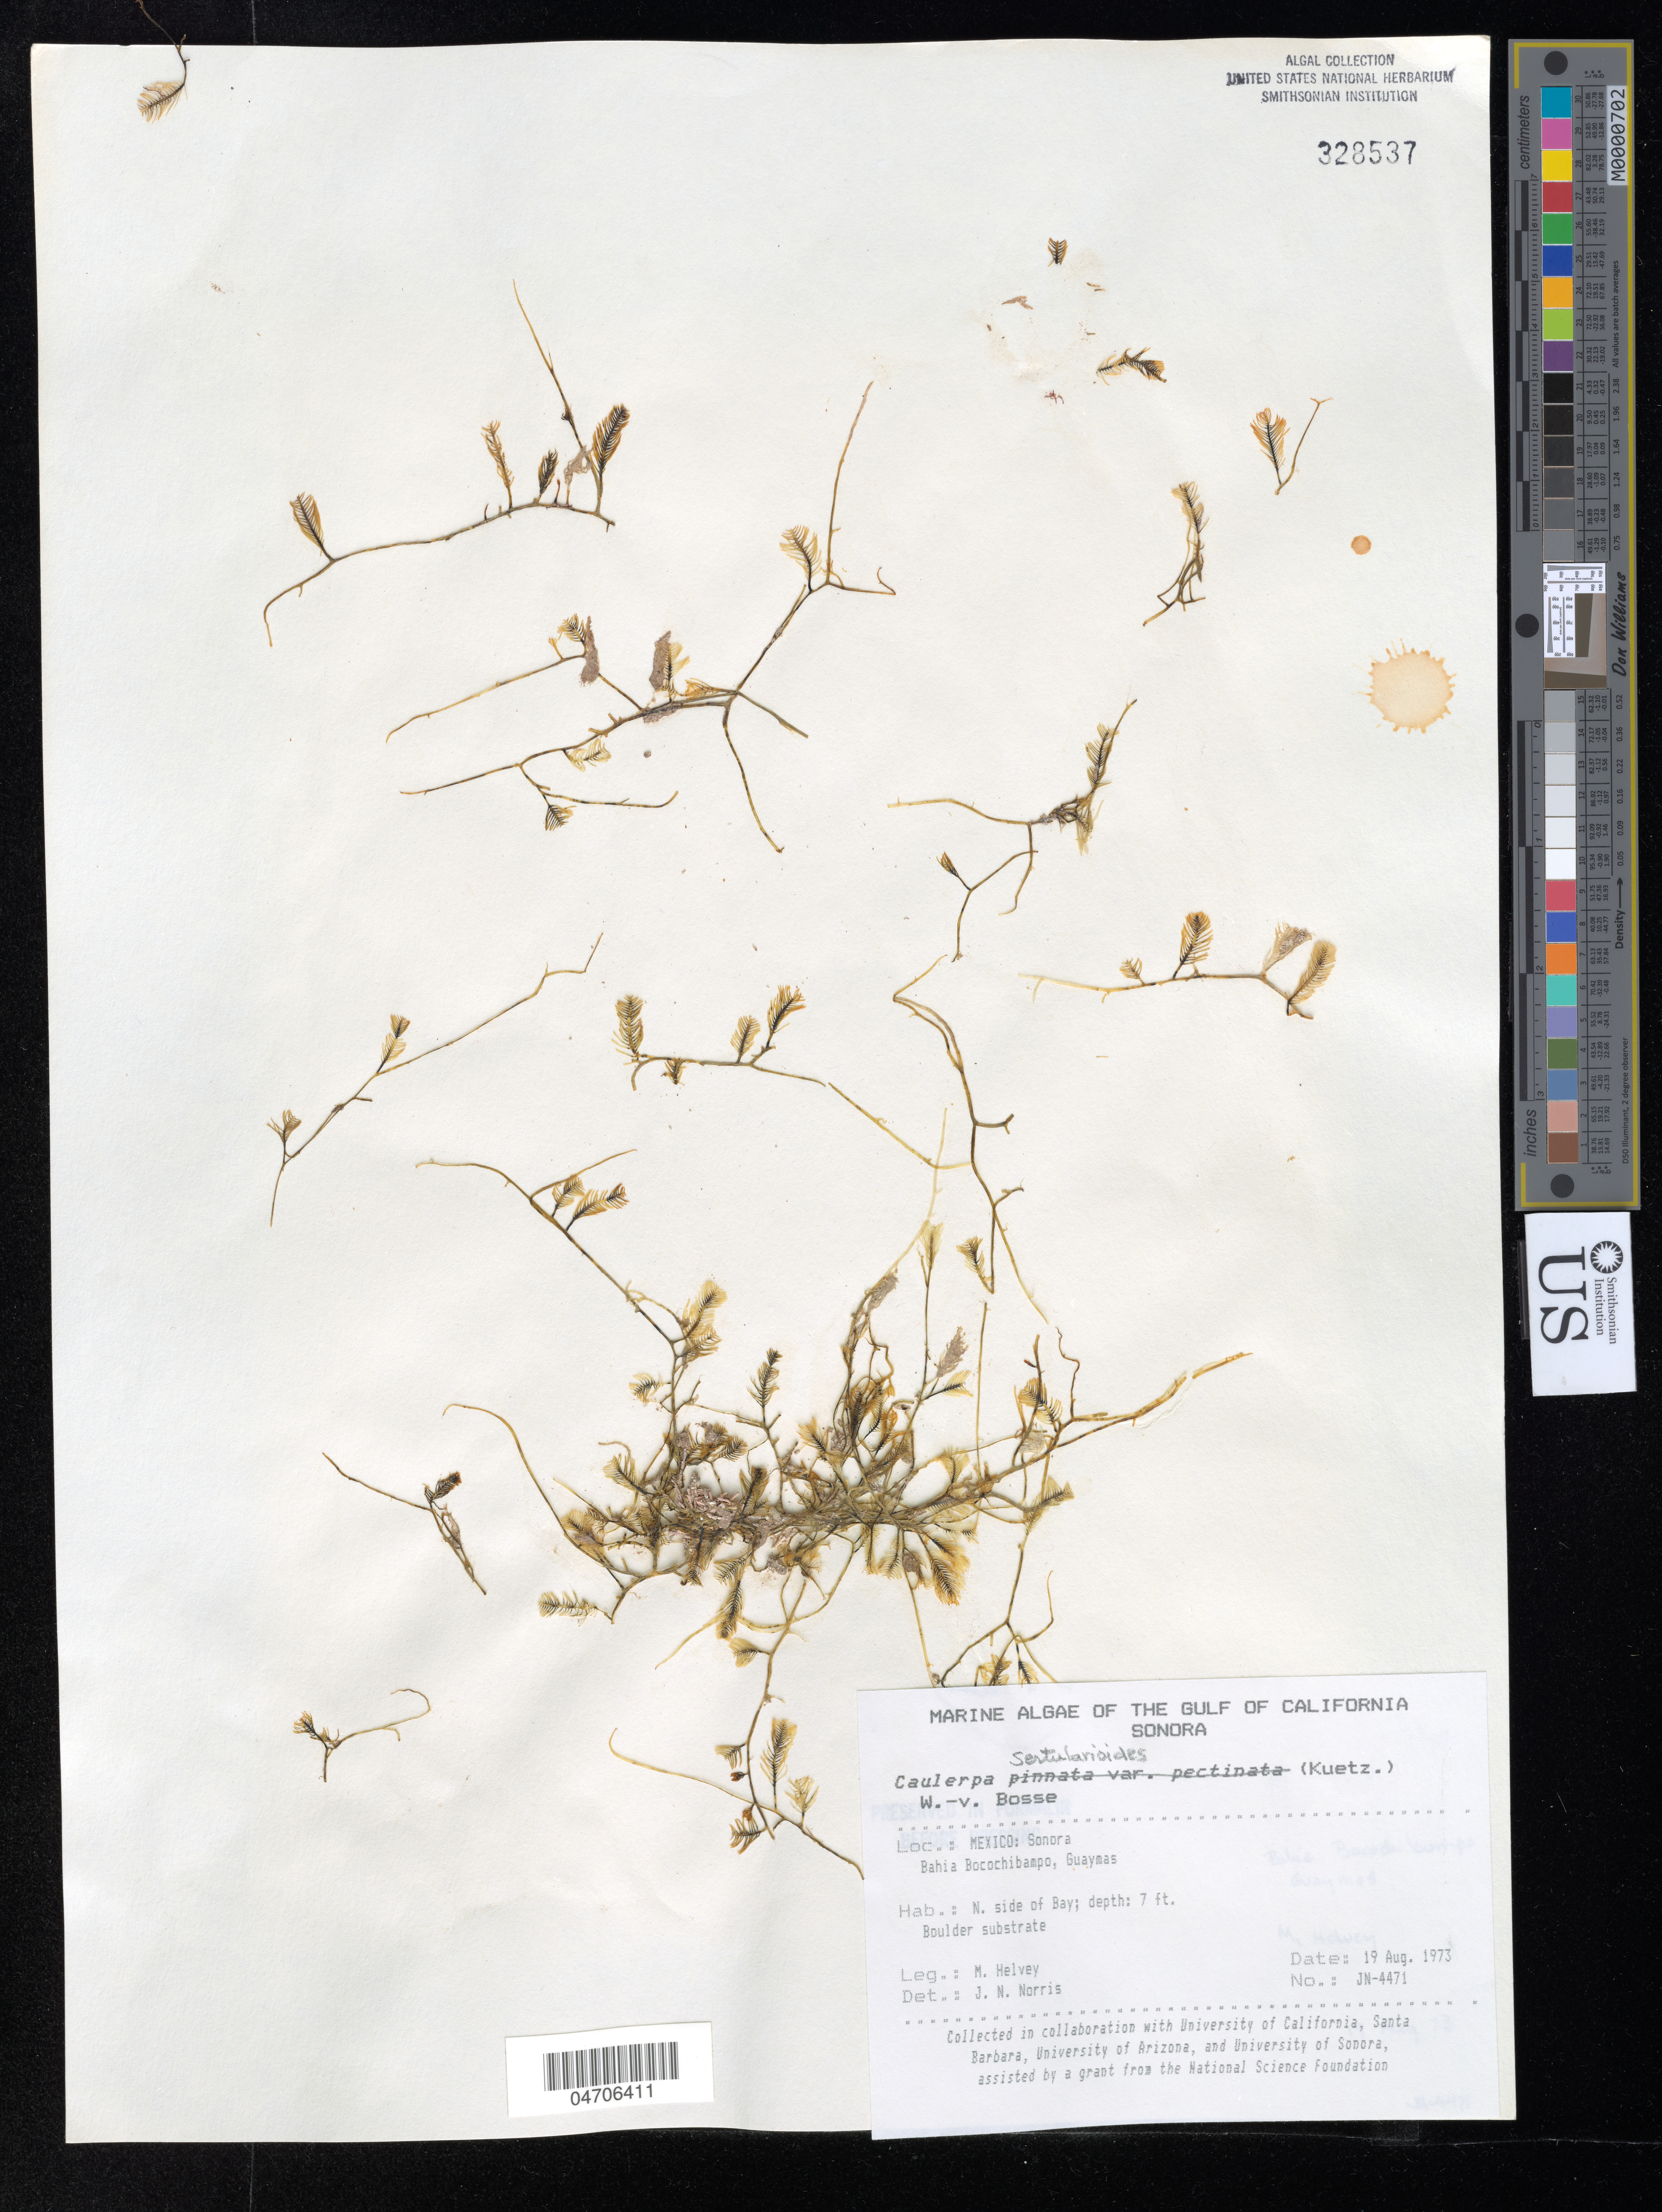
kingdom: Plantae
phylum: Chlorophyta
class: Ulvophyceae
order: Bryopsidales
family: Caulerpaceae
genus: Caulerpa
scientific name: Caulerpa sertularioides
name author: (S.G. Gmel.) M. Howe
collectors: M. Helvey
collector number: JN-4471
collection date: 1973-08-19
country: Mexico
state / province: Sonora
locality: The Gulf of California. Bahia Bocochibampo, Guaymas. N. side of Bay.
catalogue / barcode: US 328537